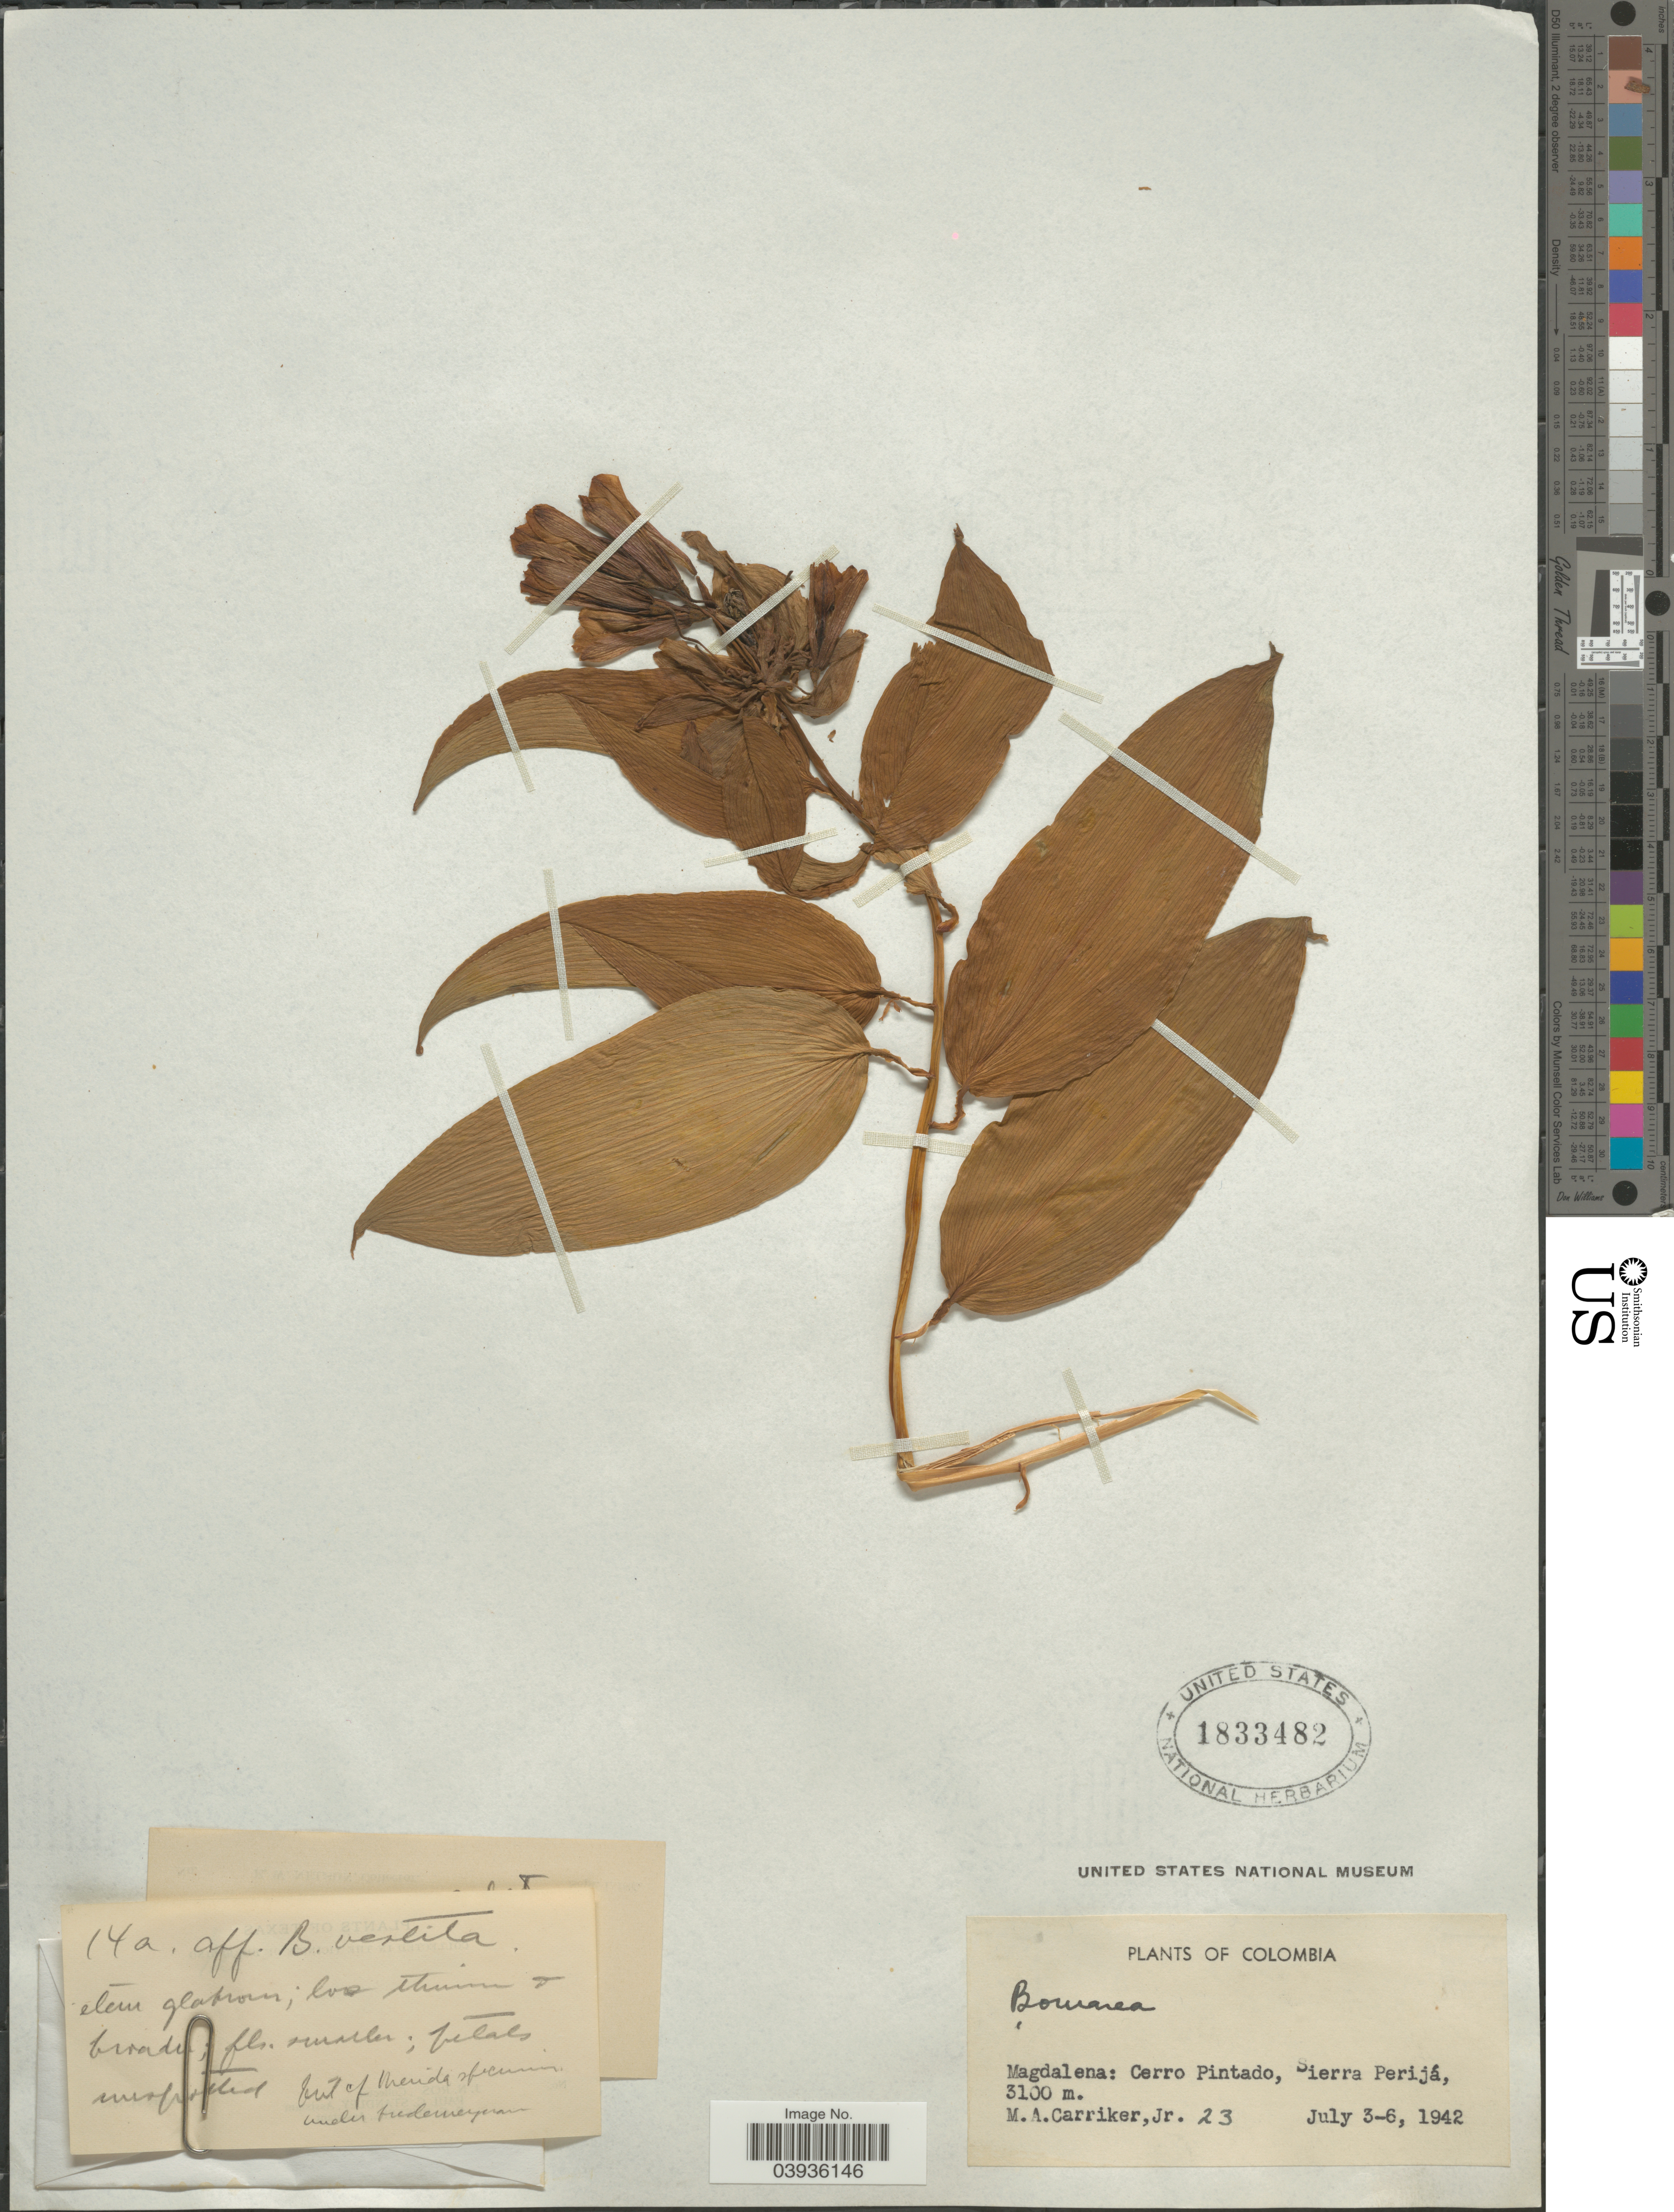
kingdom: Plantae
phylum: Tracheophyta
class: Liliopsida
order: Liliales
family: Alstroemeriaceae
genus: Bomarea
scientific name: Bomarea sp.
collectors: M. A. Carriker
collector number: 23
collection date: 1942-07-03/1942-07-06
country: Colombia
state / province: Magdalena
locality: Cerro Pintado, Sierra Perijá.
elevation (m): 3100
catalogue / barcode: US 1833482